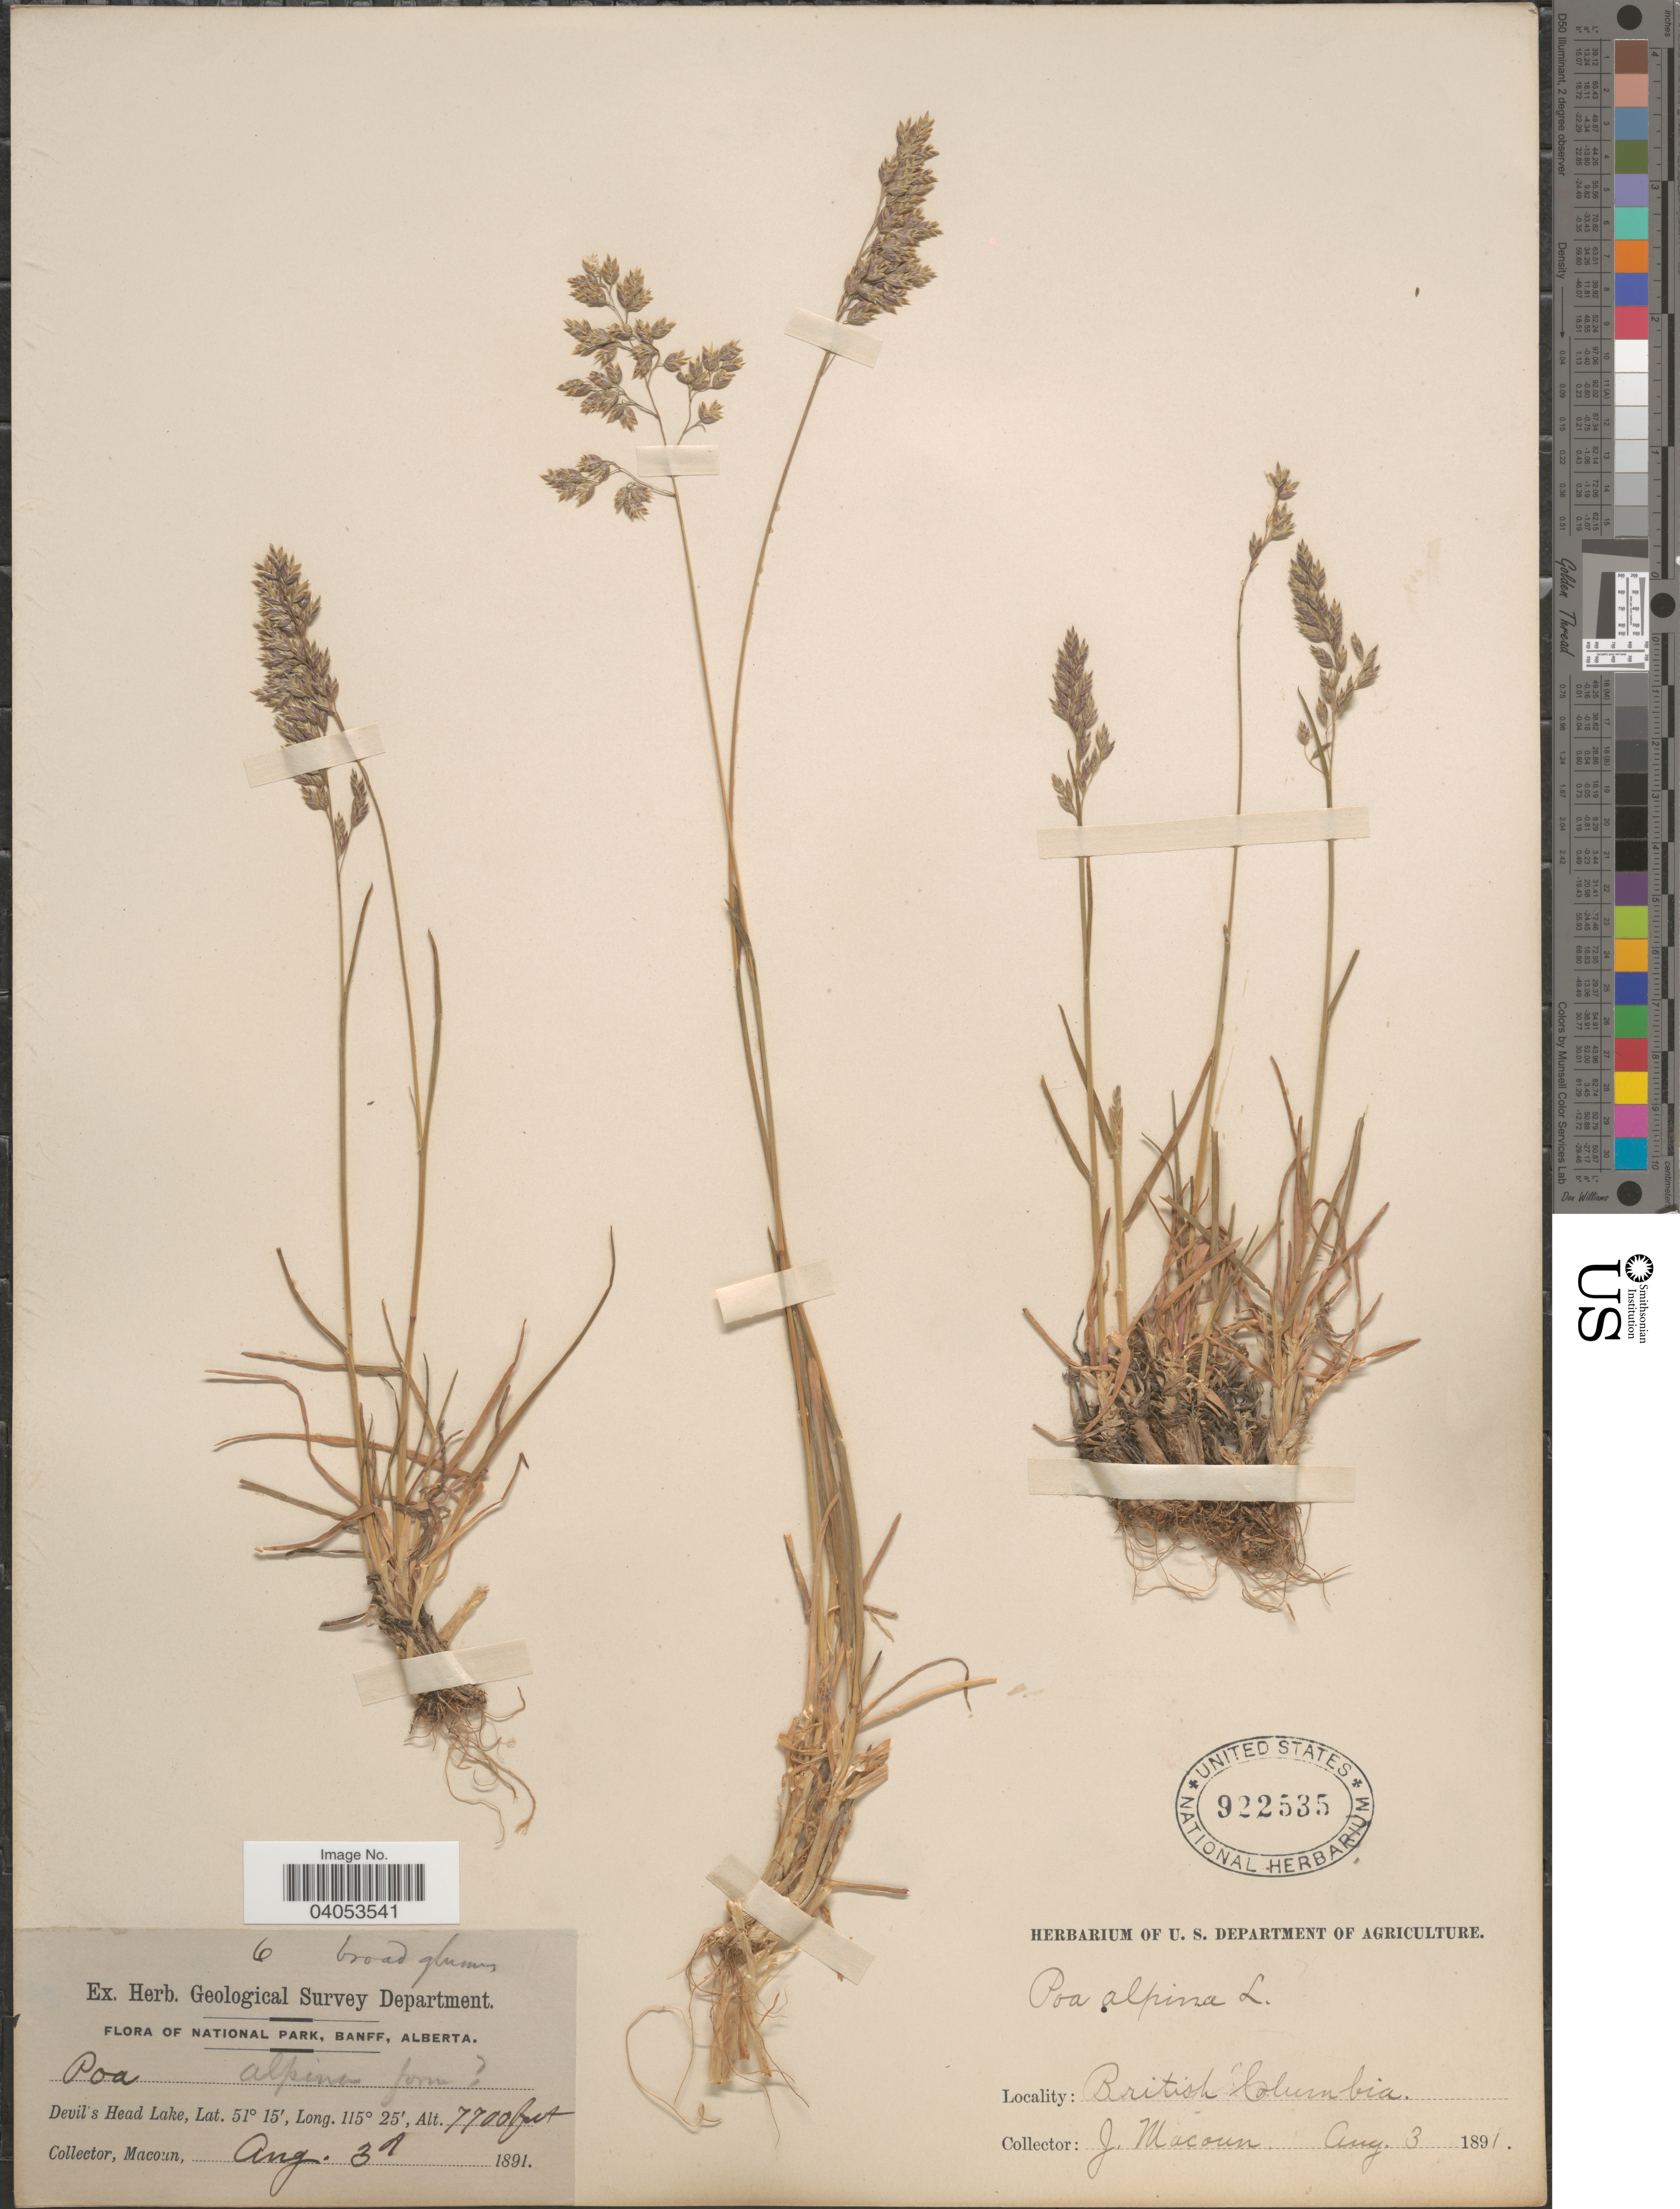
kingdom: Plantae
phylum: Tracheophyta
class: Liliopsida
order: Poales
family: Poaceae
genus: Poa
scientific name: Poa alpina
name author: L.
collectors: J. Macoun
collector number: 6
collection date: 1891-08-03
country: Canada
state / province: British Columbia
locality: National Park, Banff, Alberta. Devil's Head Lake. British Columbia.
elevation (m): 2347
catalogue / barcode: US 922535